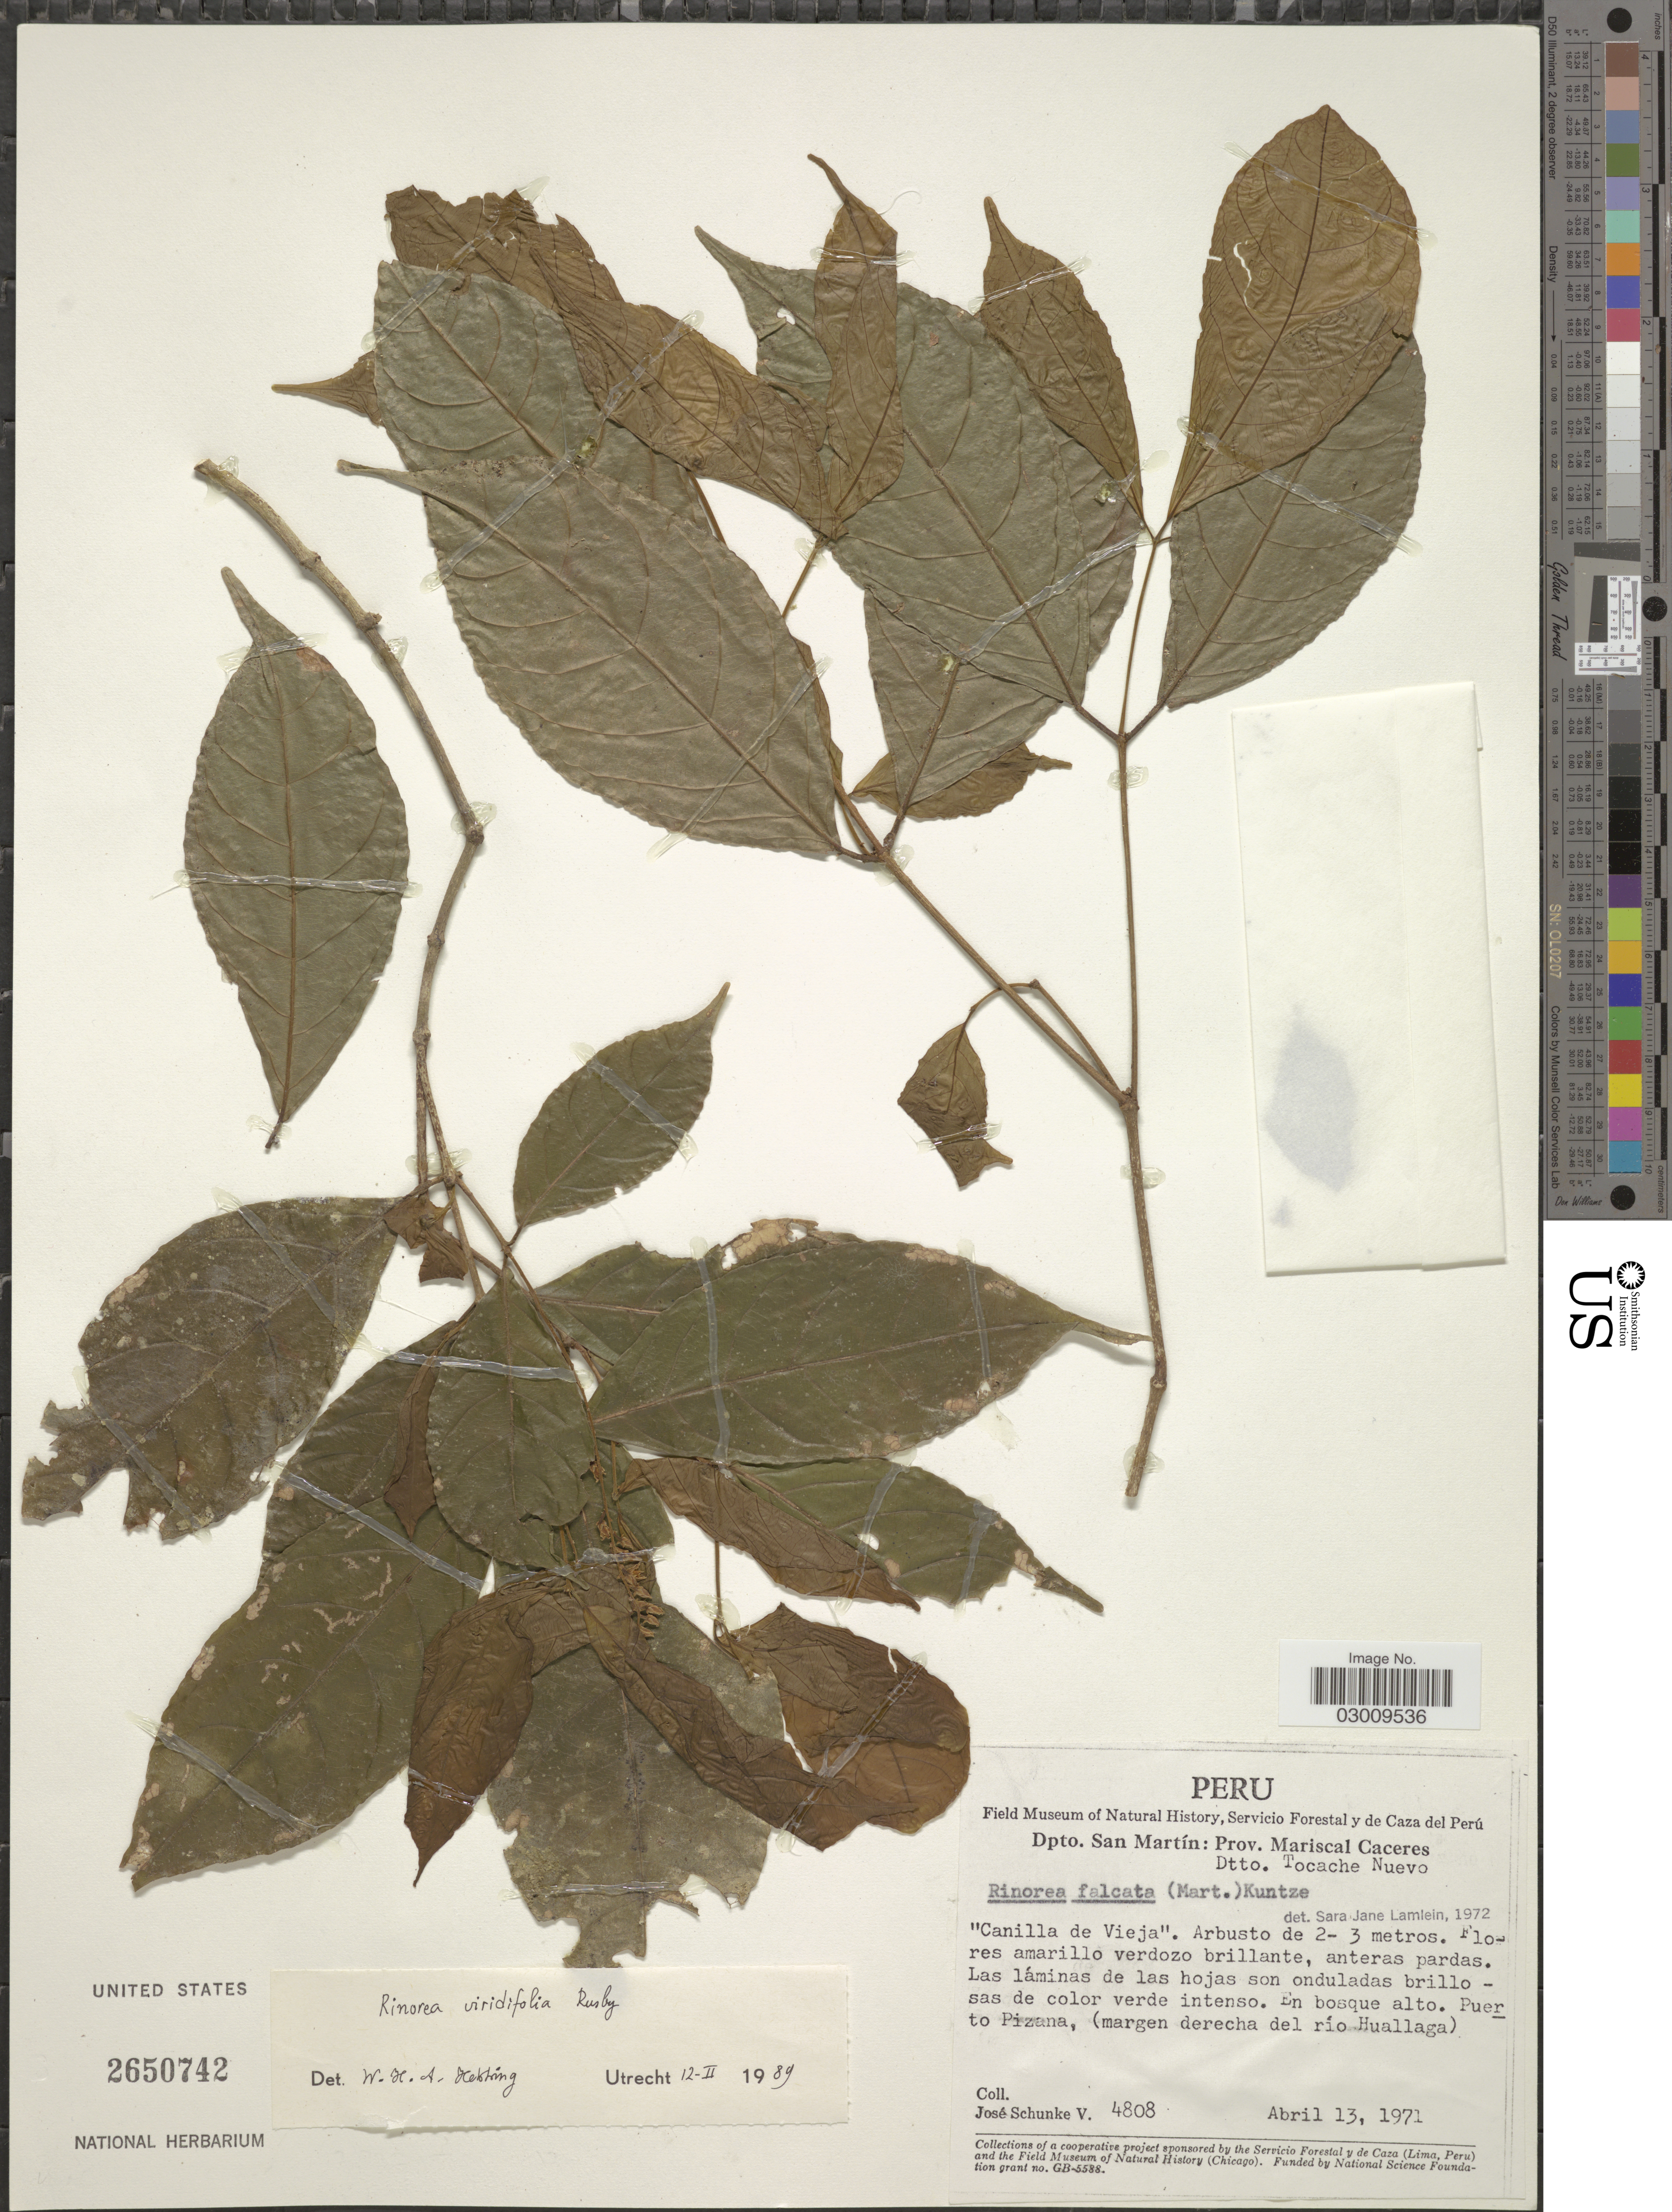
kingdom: Plantae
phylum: Tracheophyta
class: Magnoliopsida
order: Malpighiales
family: Violaceae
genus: Rinorea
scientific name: Rinorea viridifolia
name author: Rusby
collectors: J. Schunke Vigo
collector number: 4808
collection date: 1971-04-13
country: Peru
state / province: San Martín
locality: Dpto. San Martín: Prov. Mariscal Caceres. Dtto. Tocache Nuevo. Puerto Pizana, (margen derecha del río Huallaga).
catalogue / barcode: US 2650742